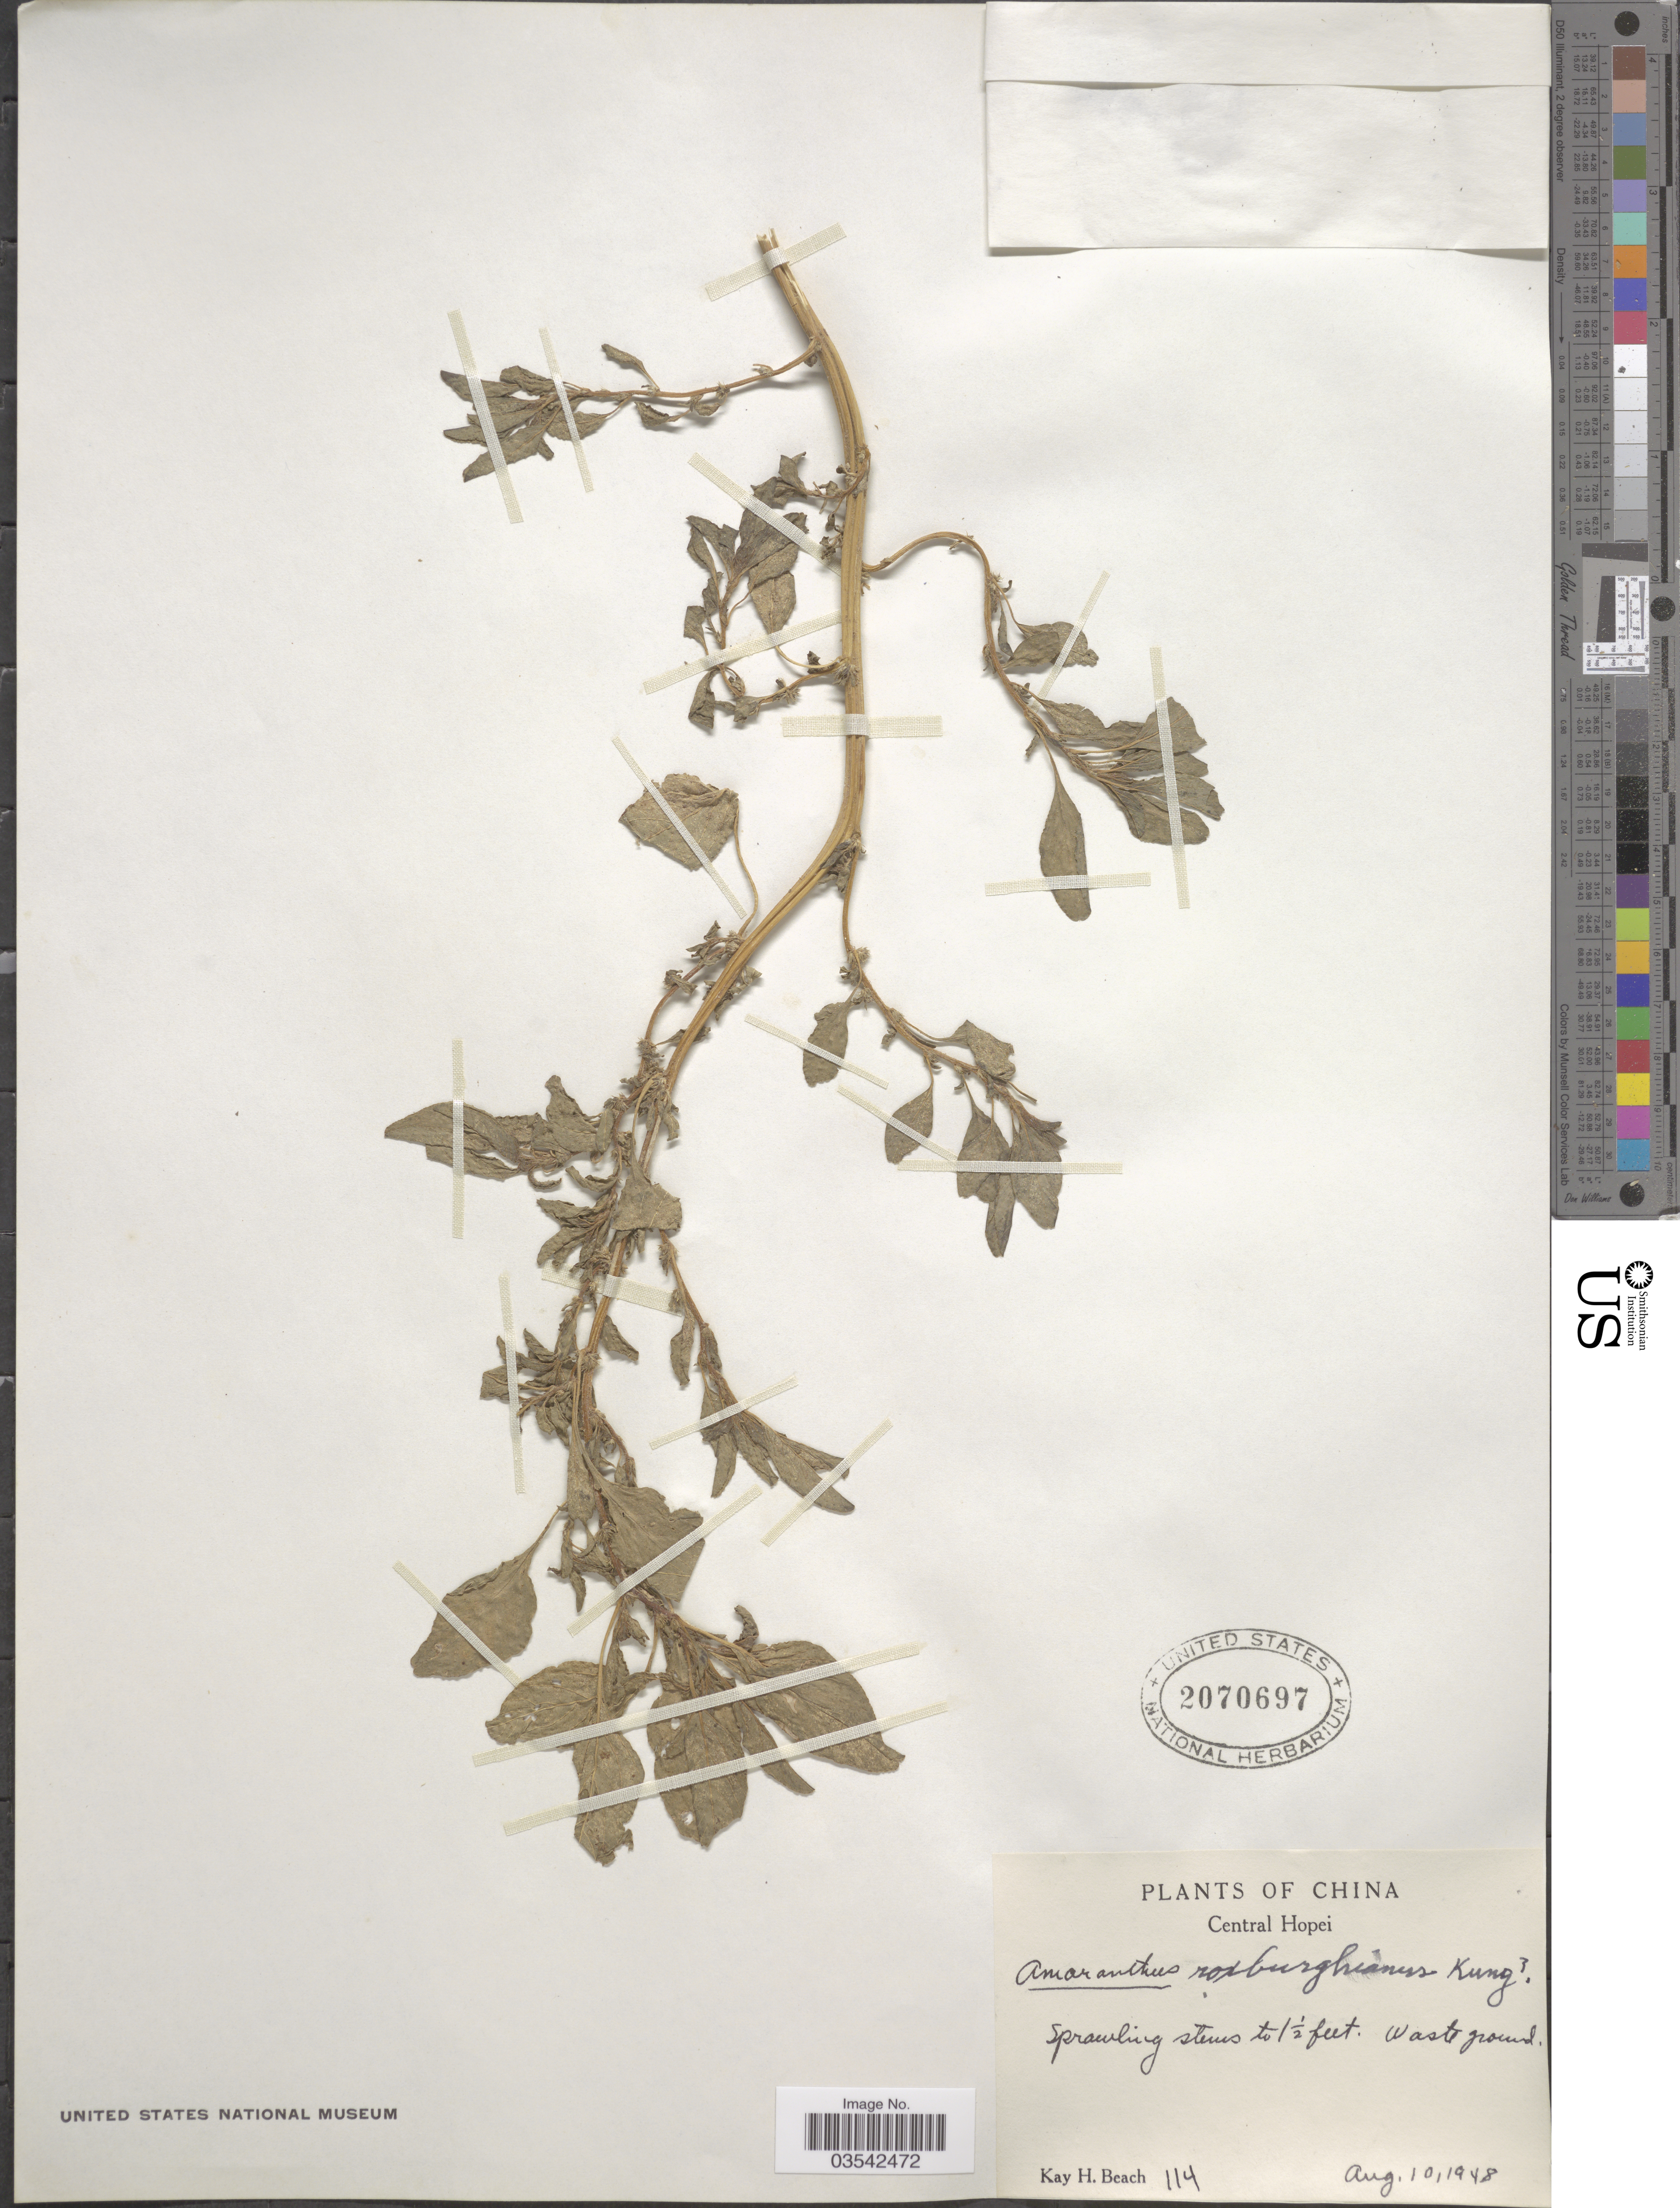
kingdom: Plantae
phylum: Tracheophyta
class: Magnoliopsida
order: Caryophyllales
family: Amaranthaceae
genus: Amaranthus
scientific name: Amaranthus roxburgianus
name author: (Roxb.) Nevski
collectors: K. H. Beach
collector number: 114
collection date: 1948-08-10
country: China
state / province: Hebei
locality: Central Hopei.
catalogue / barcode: US 2070697